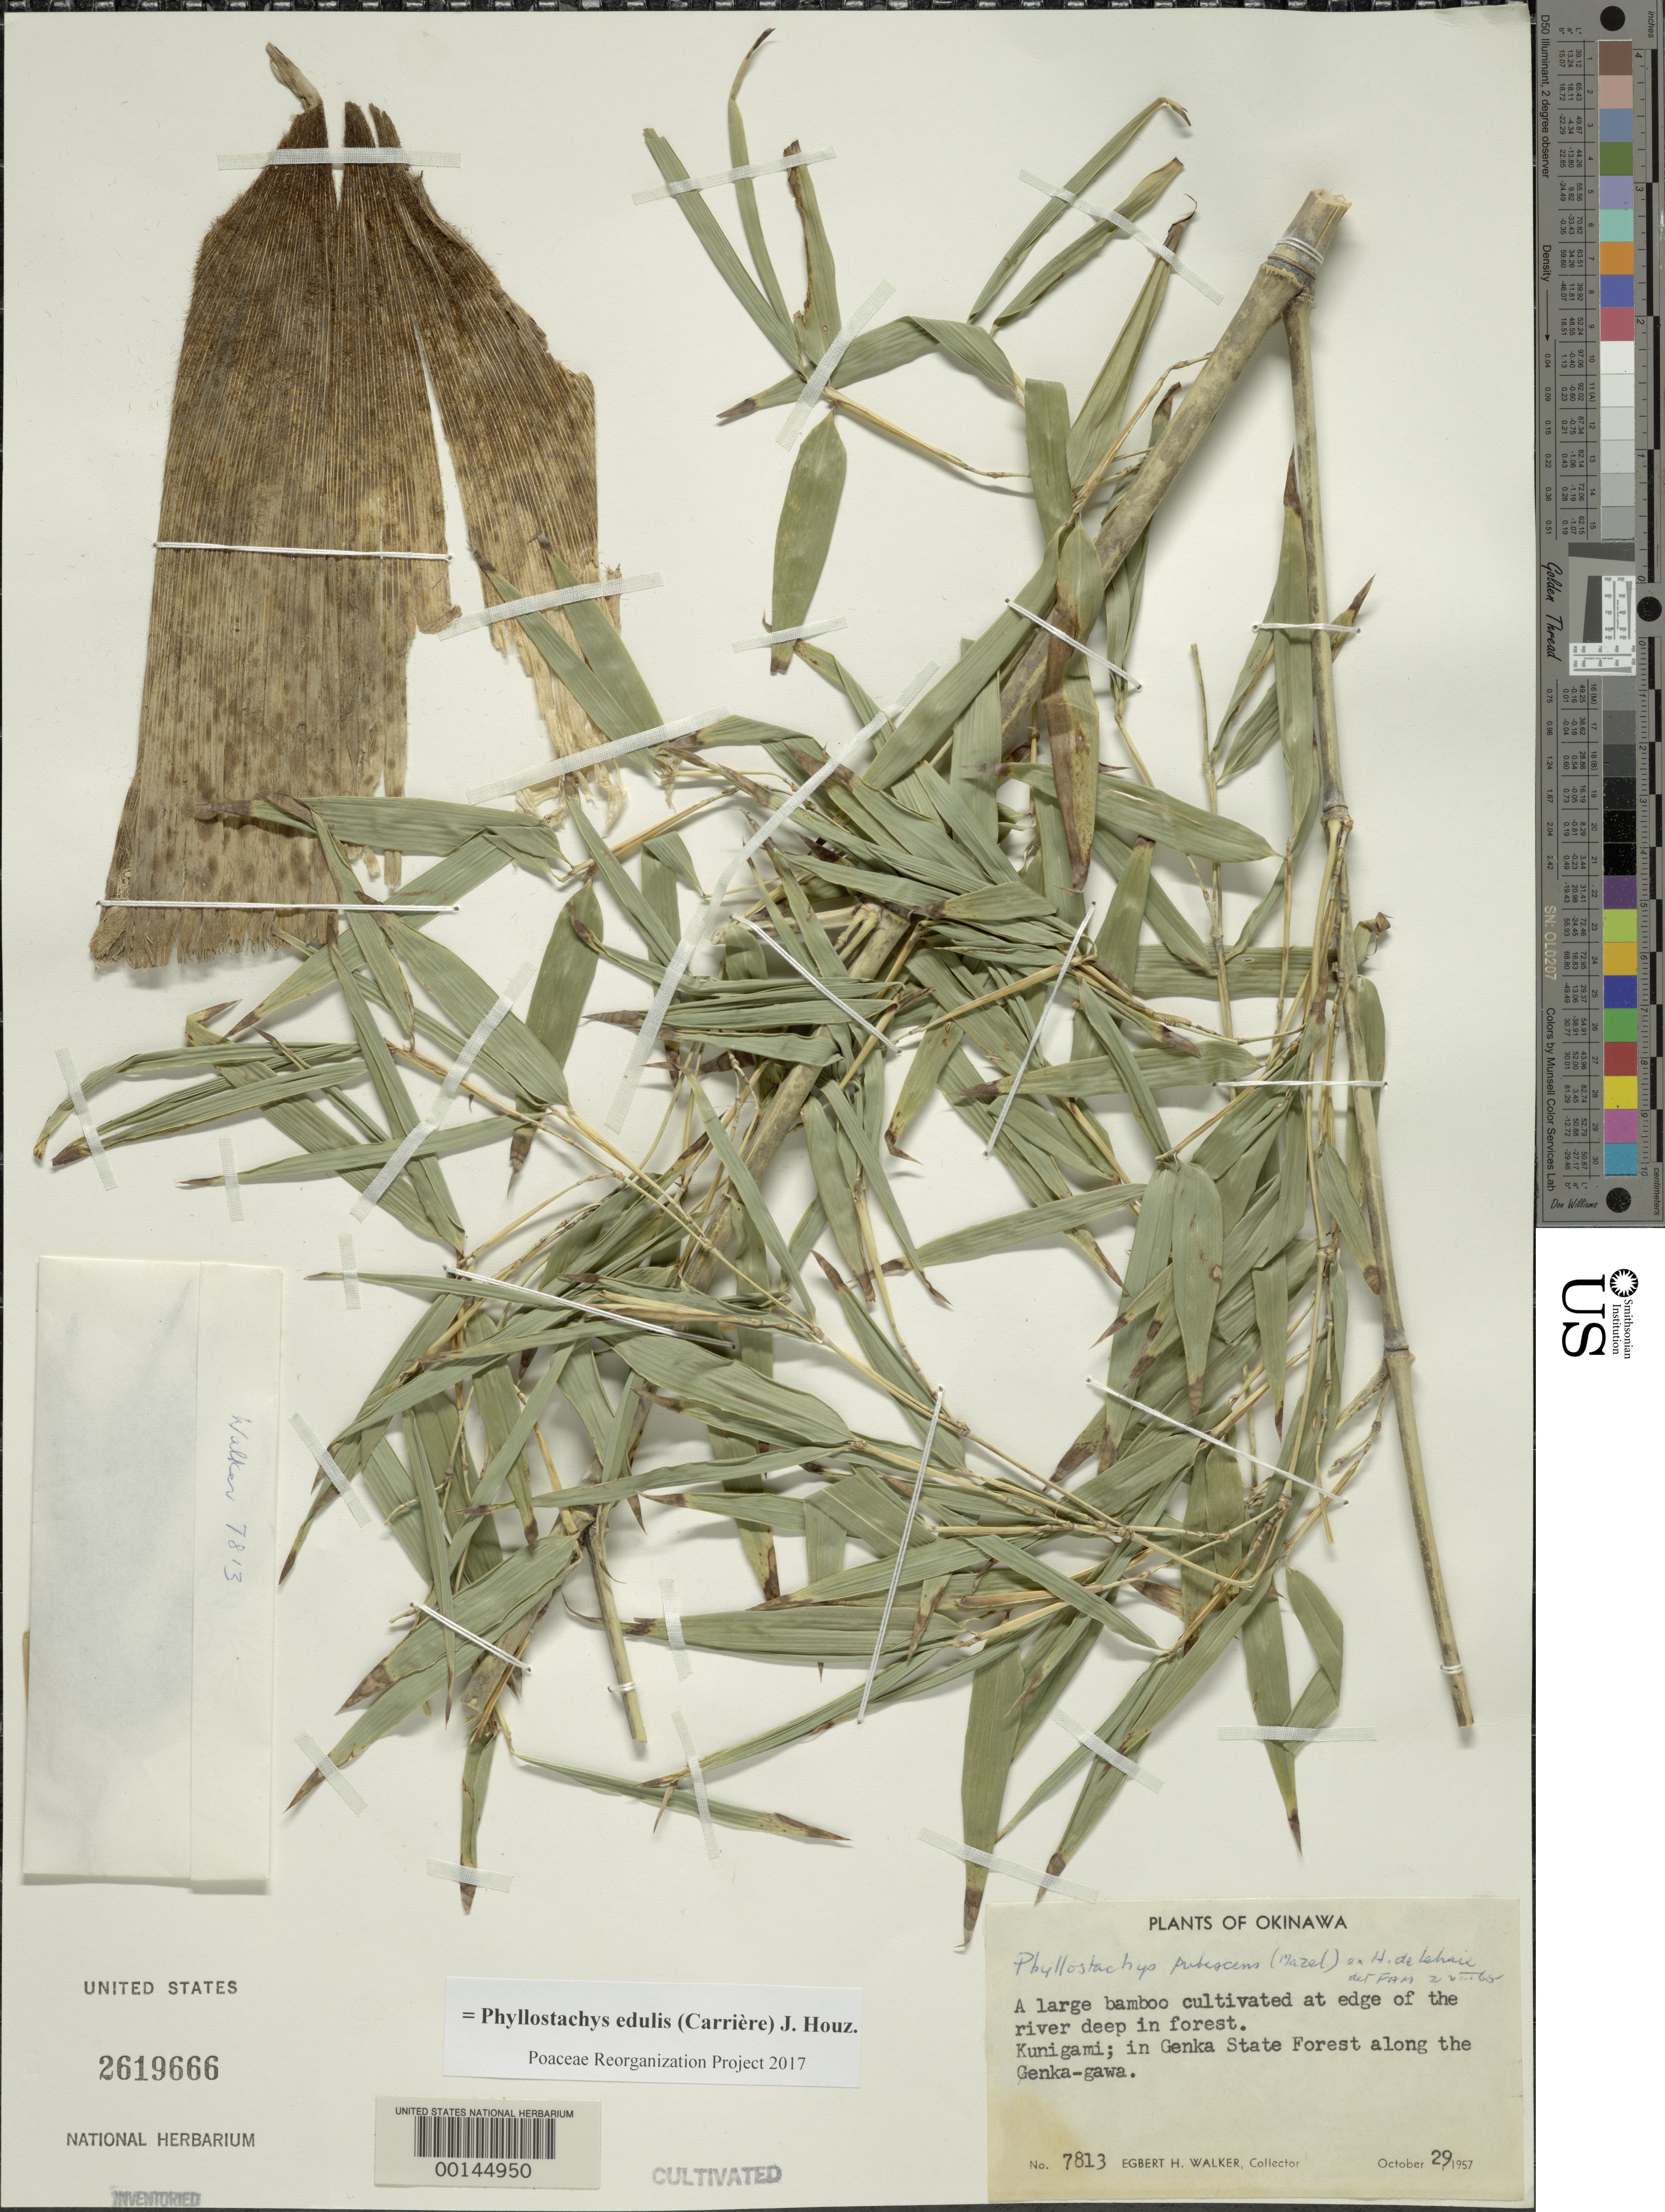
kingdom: Plantae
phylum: Tracheophyta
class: Liliopsida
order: Poales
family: Poaceae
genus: Phyllostachys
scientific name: Phyllostachys edulis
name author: (Carrière) J. Houz.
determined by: Poaceae Reorganization Project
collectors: E. H. Walker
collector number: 7813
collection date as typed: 29 Oct 1957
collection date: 1957-10-29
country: Japan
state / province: Okinawa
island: Okinawa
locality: Kunigami.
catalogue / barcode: US 2619666